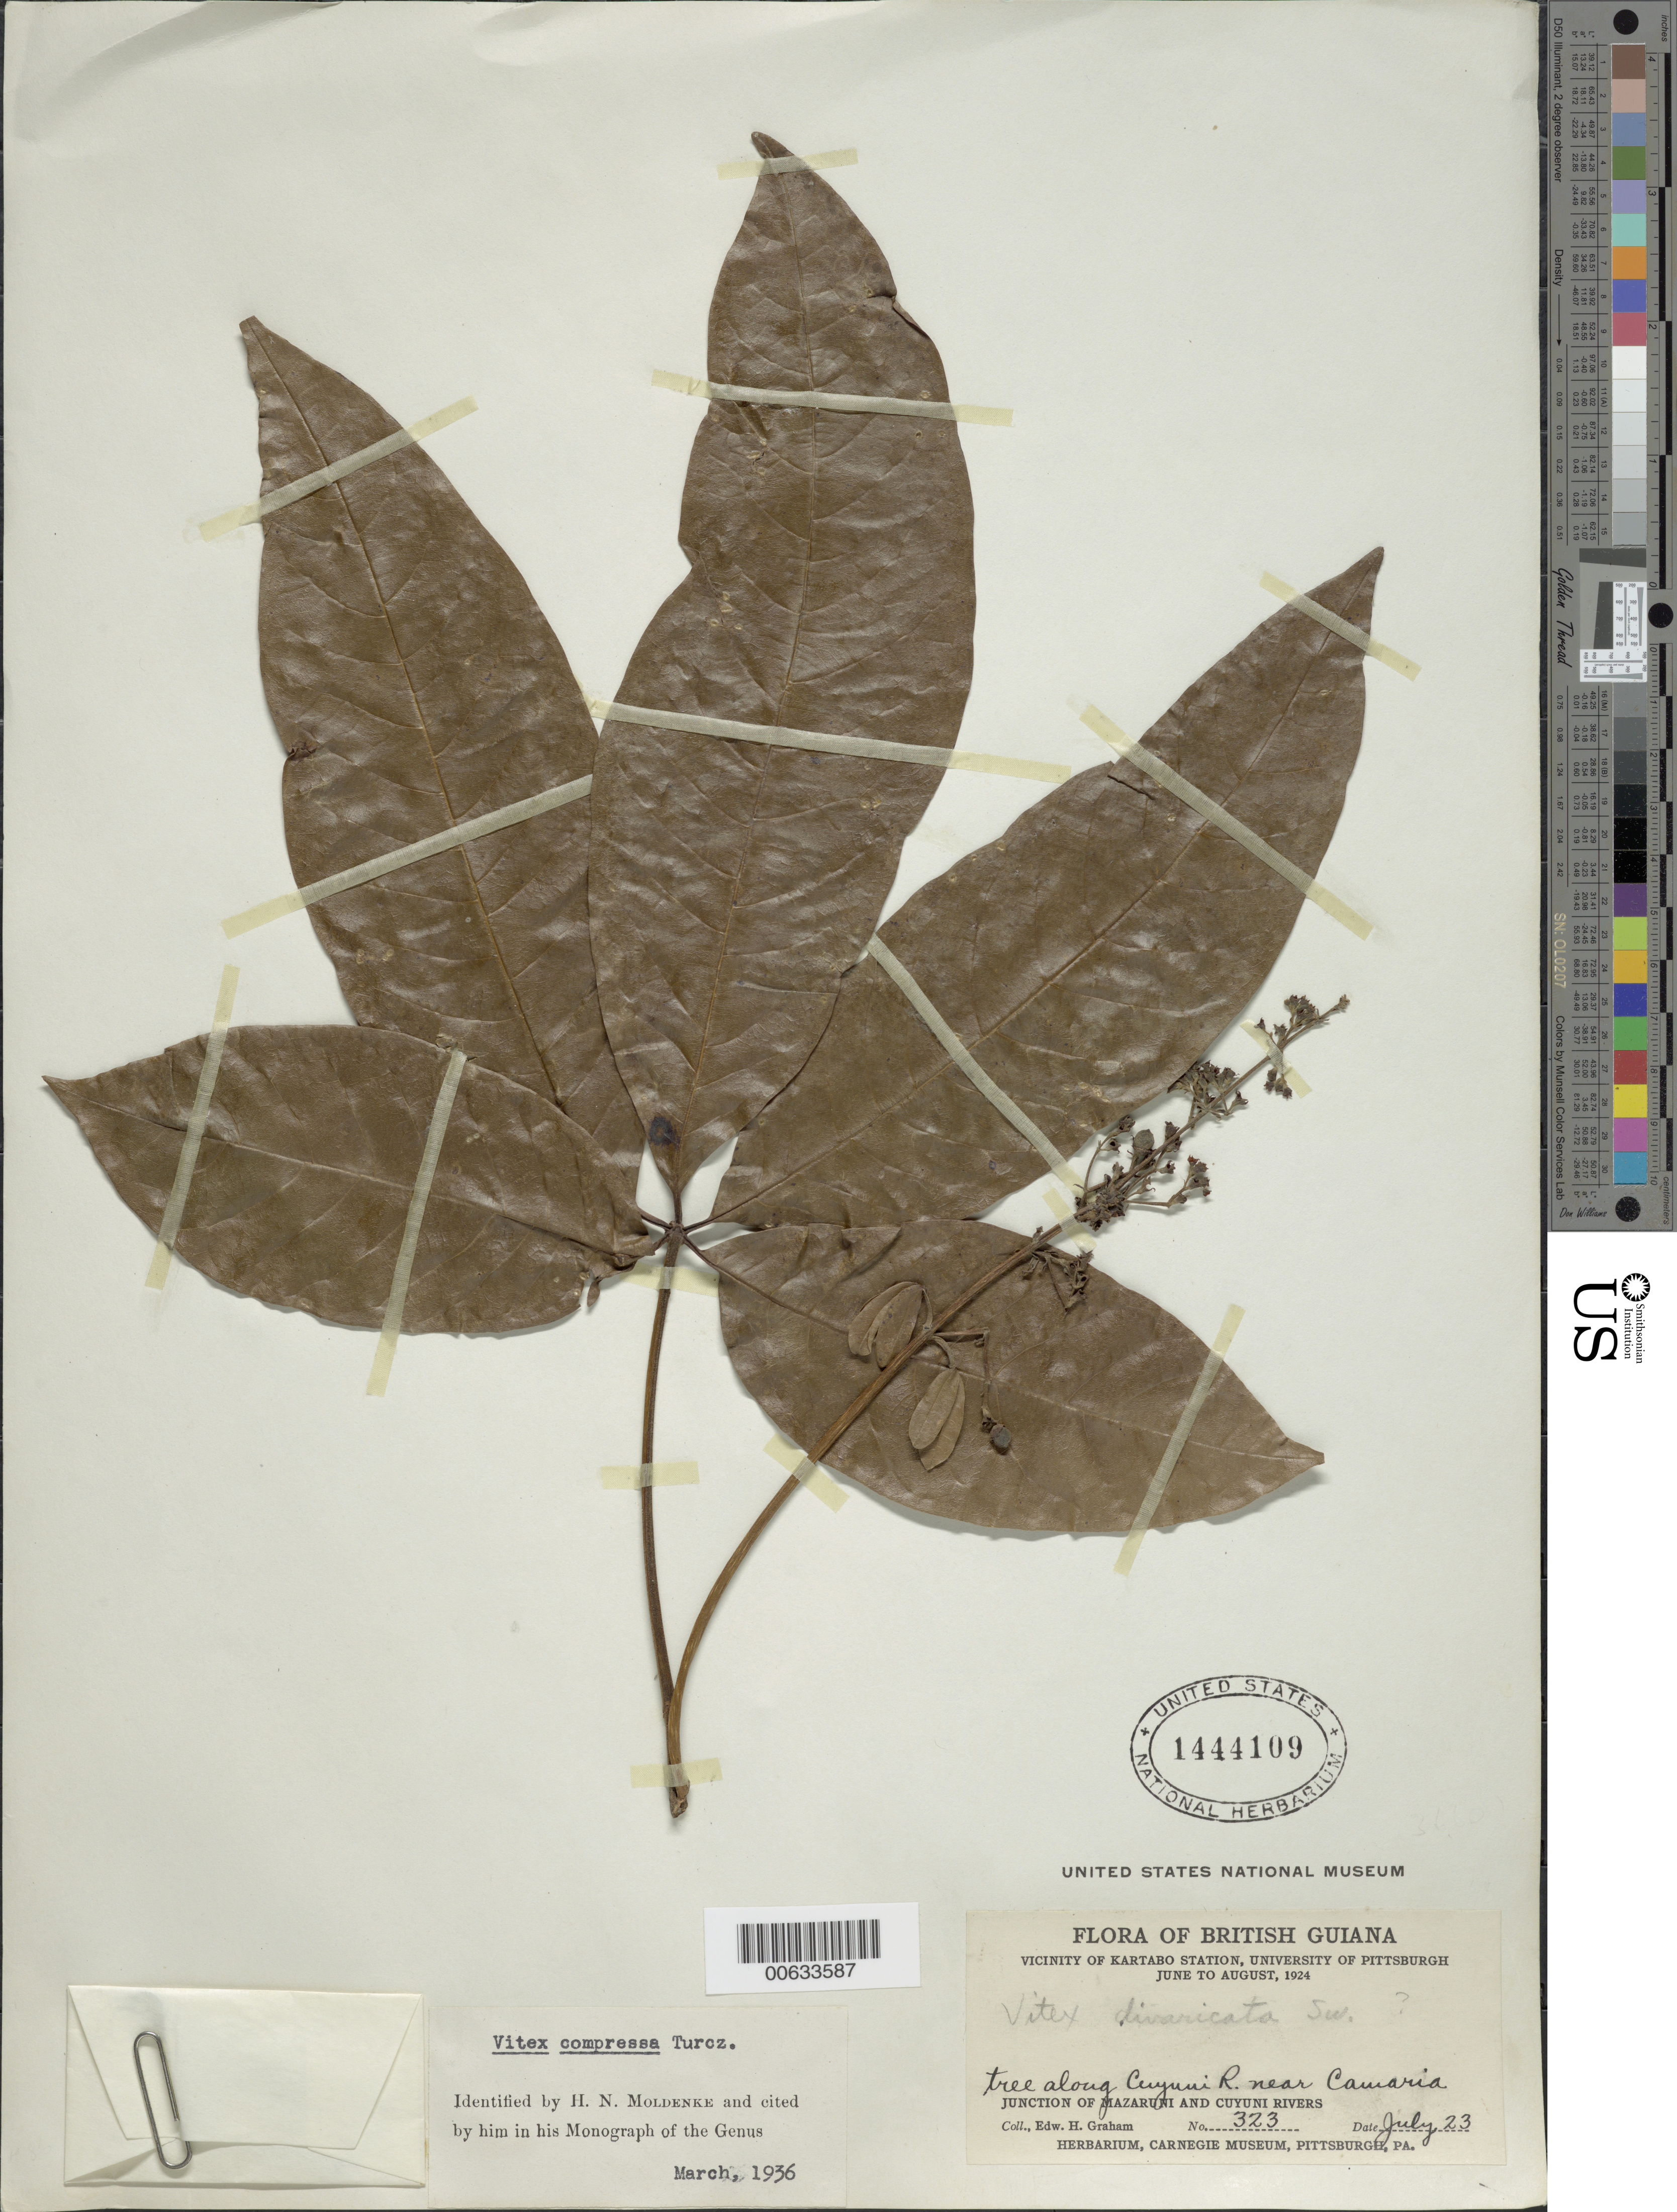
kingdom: Plantae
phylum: Tracheophyta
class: Magnoliopsida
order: Lamiales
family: Lamiaceae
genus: Vitex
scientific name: Vitex compressa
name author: Turcz.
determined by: Moldenke, H. N.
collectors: E. H. Graham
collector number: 323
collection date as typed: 23-Jul-24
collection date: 1924-07-23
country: Guyana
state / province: Cuyuni-Mazaruni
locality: Kartabo Station, junction of Mazaruni and Cuyuni Rivers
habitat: Along river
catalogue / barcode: US 1444109